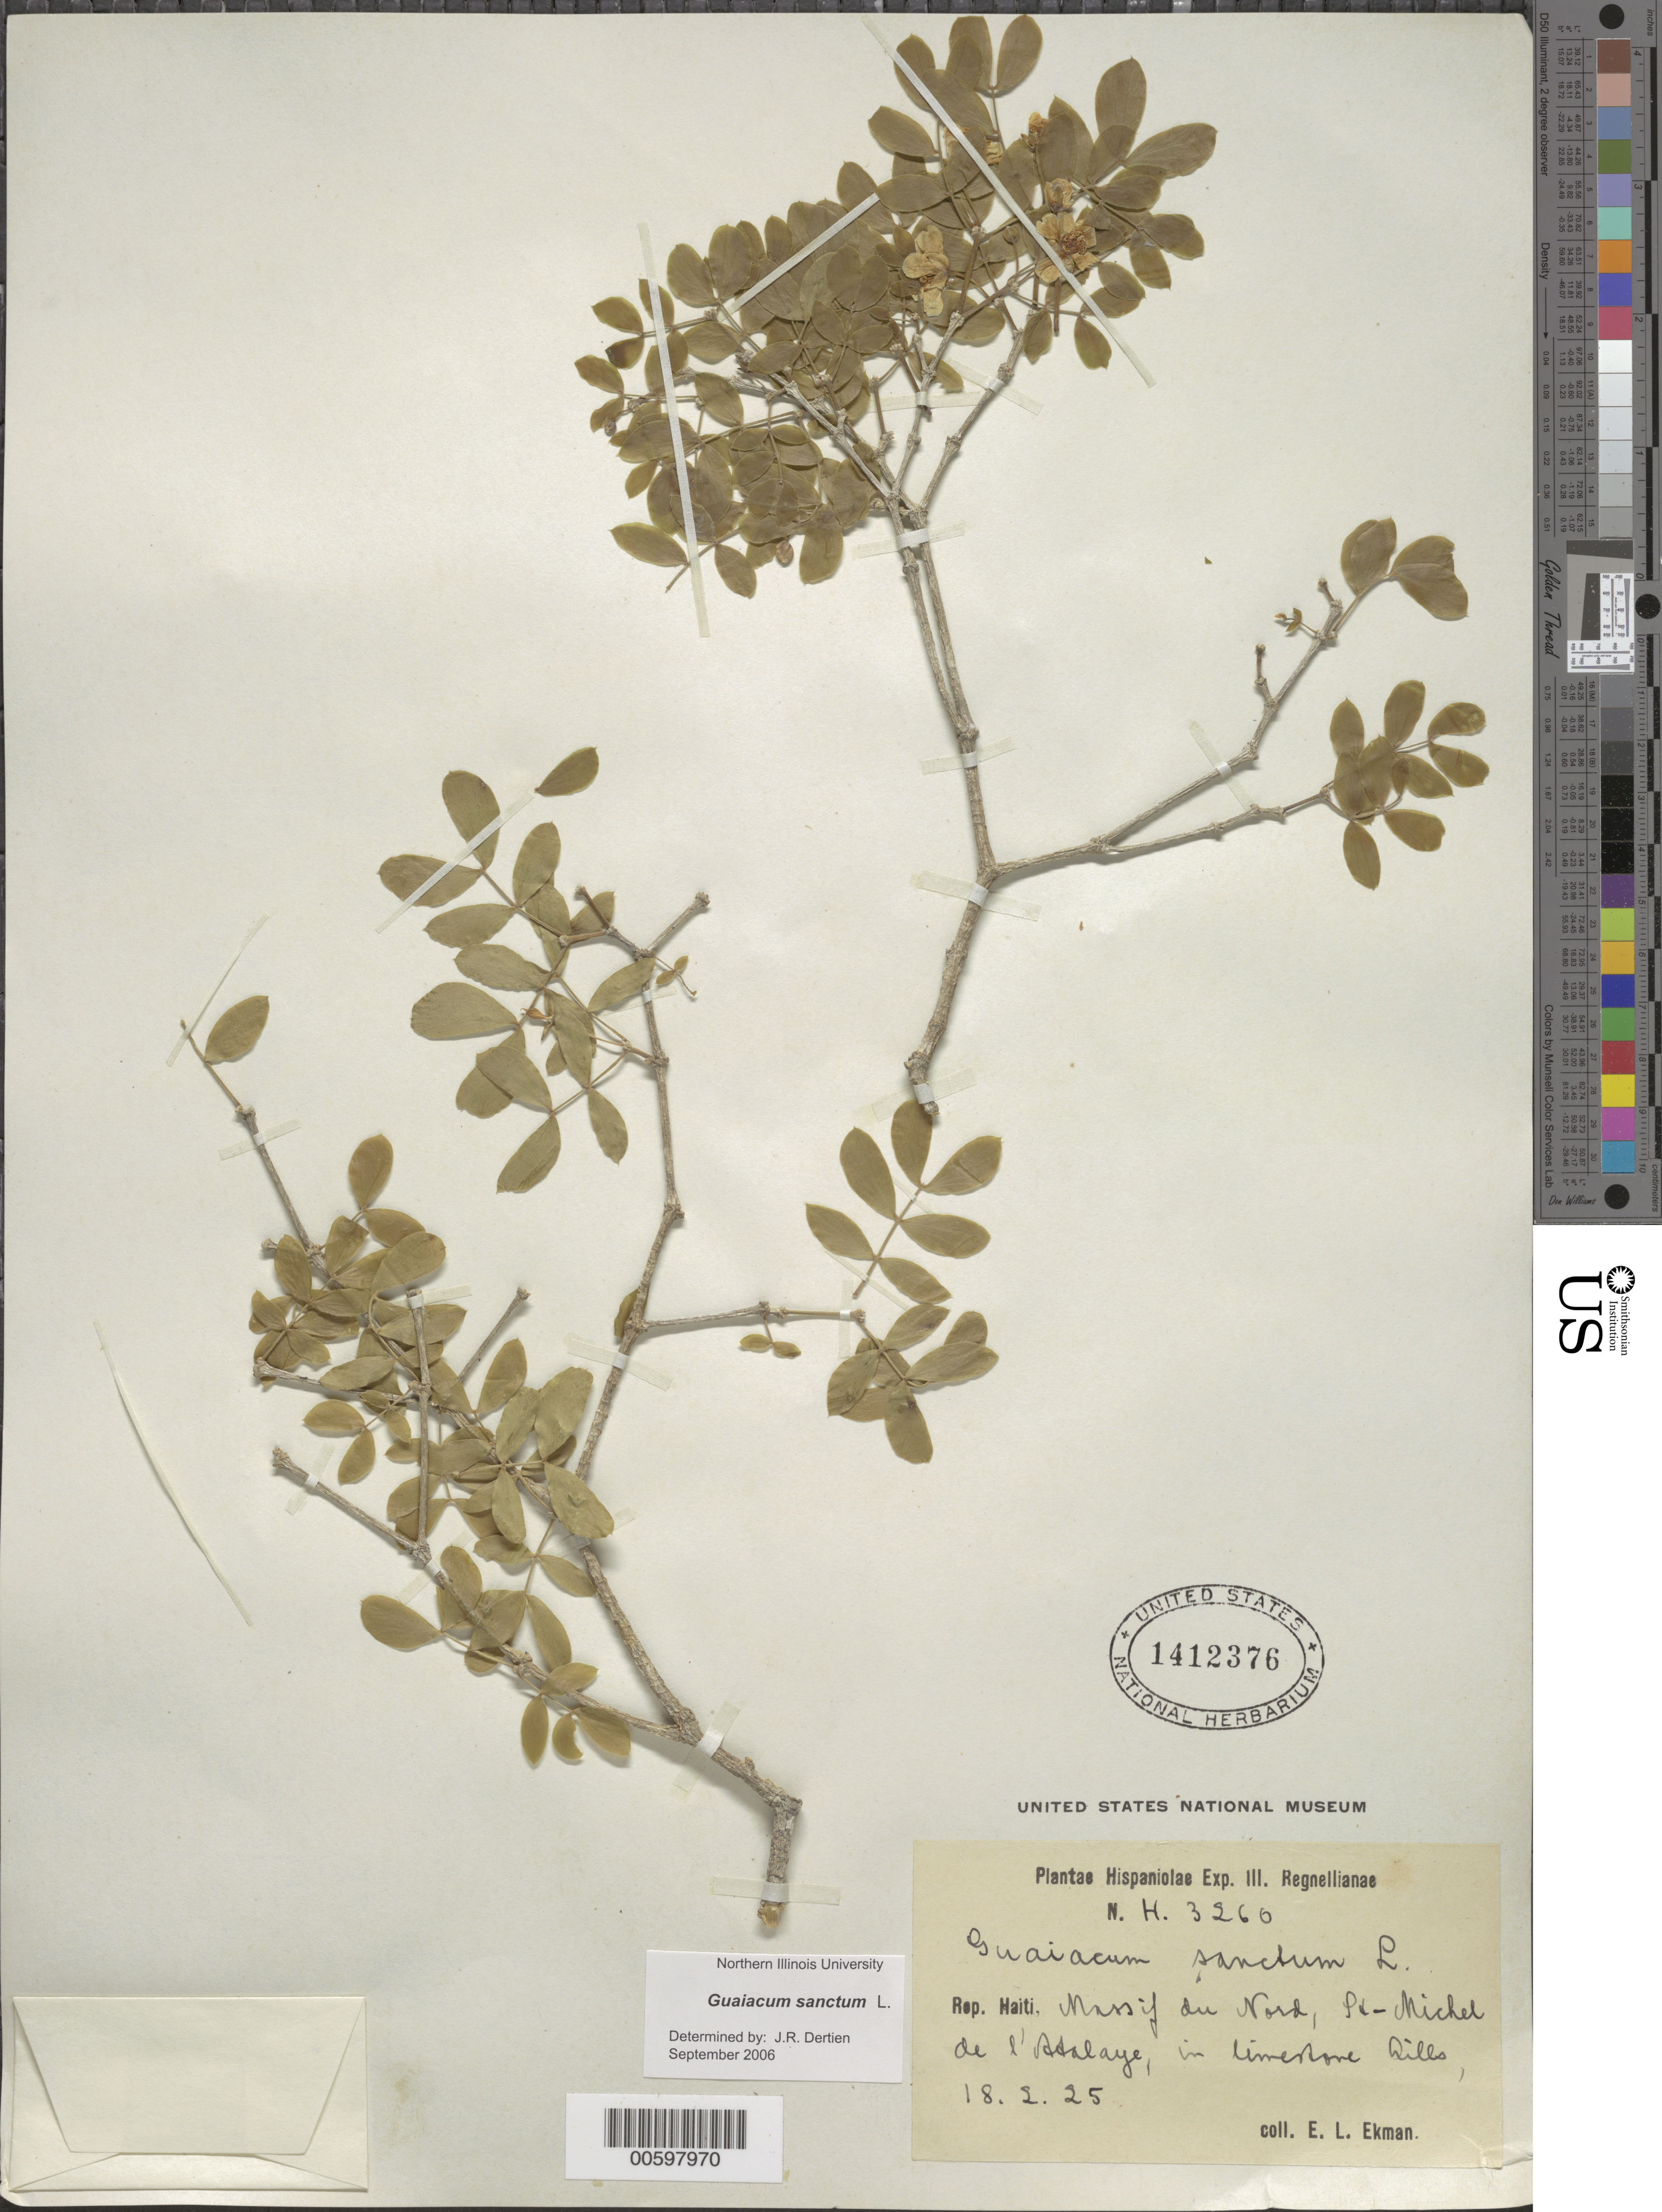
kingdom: Plantae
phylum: Tracheophyta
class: Magnoliopsida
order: Zygophyllales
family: Zygophyllaceae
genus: Guaiacum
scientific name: Guaiacum sanctum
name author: L.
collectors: E. L. Ekman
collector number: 3260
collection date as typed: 18 Feb 1925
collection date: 1925-02-18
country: Haiti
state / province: Nord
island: Hispaniola Island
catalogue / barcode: US 1412376